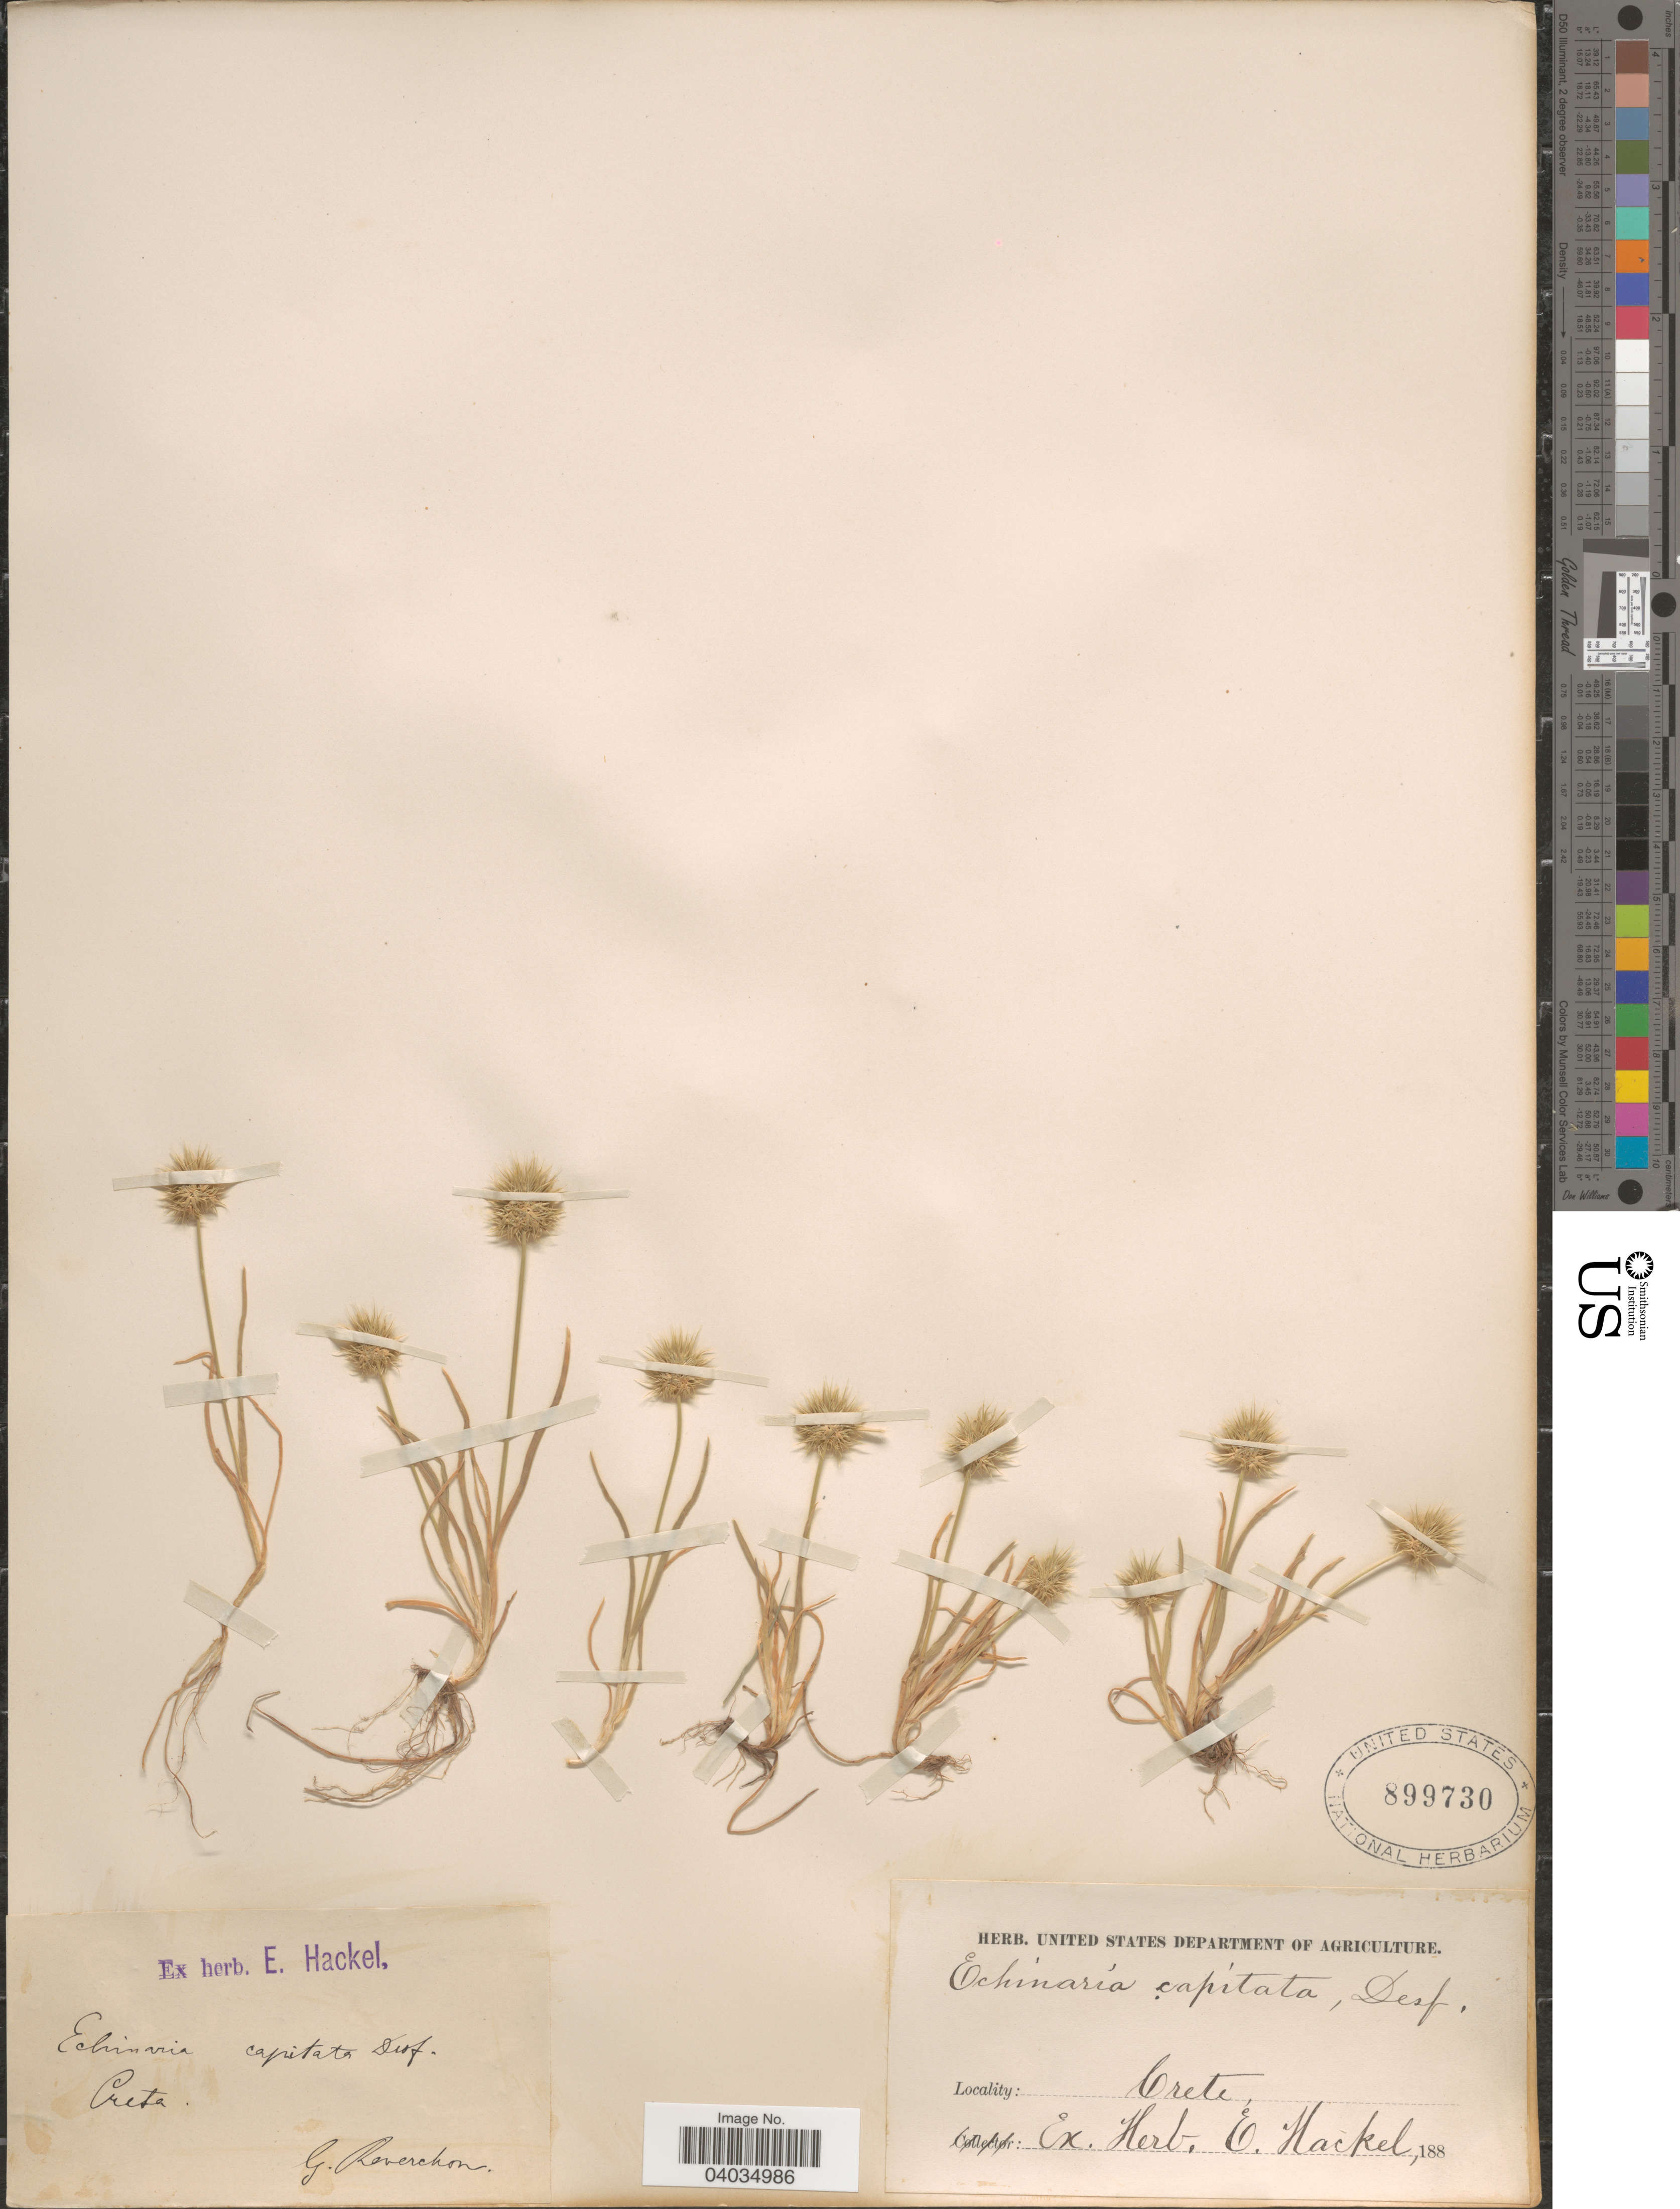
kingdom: Plantae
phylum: Tracheophyta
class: Liliopsida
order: Poales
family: Poaceae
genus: Echinaria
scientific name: Echinaria capitata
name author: (L.) Desf.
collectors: G. Reverchon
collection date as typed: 188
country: Greece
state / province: Crete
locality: Creta.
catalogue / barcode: US 899730